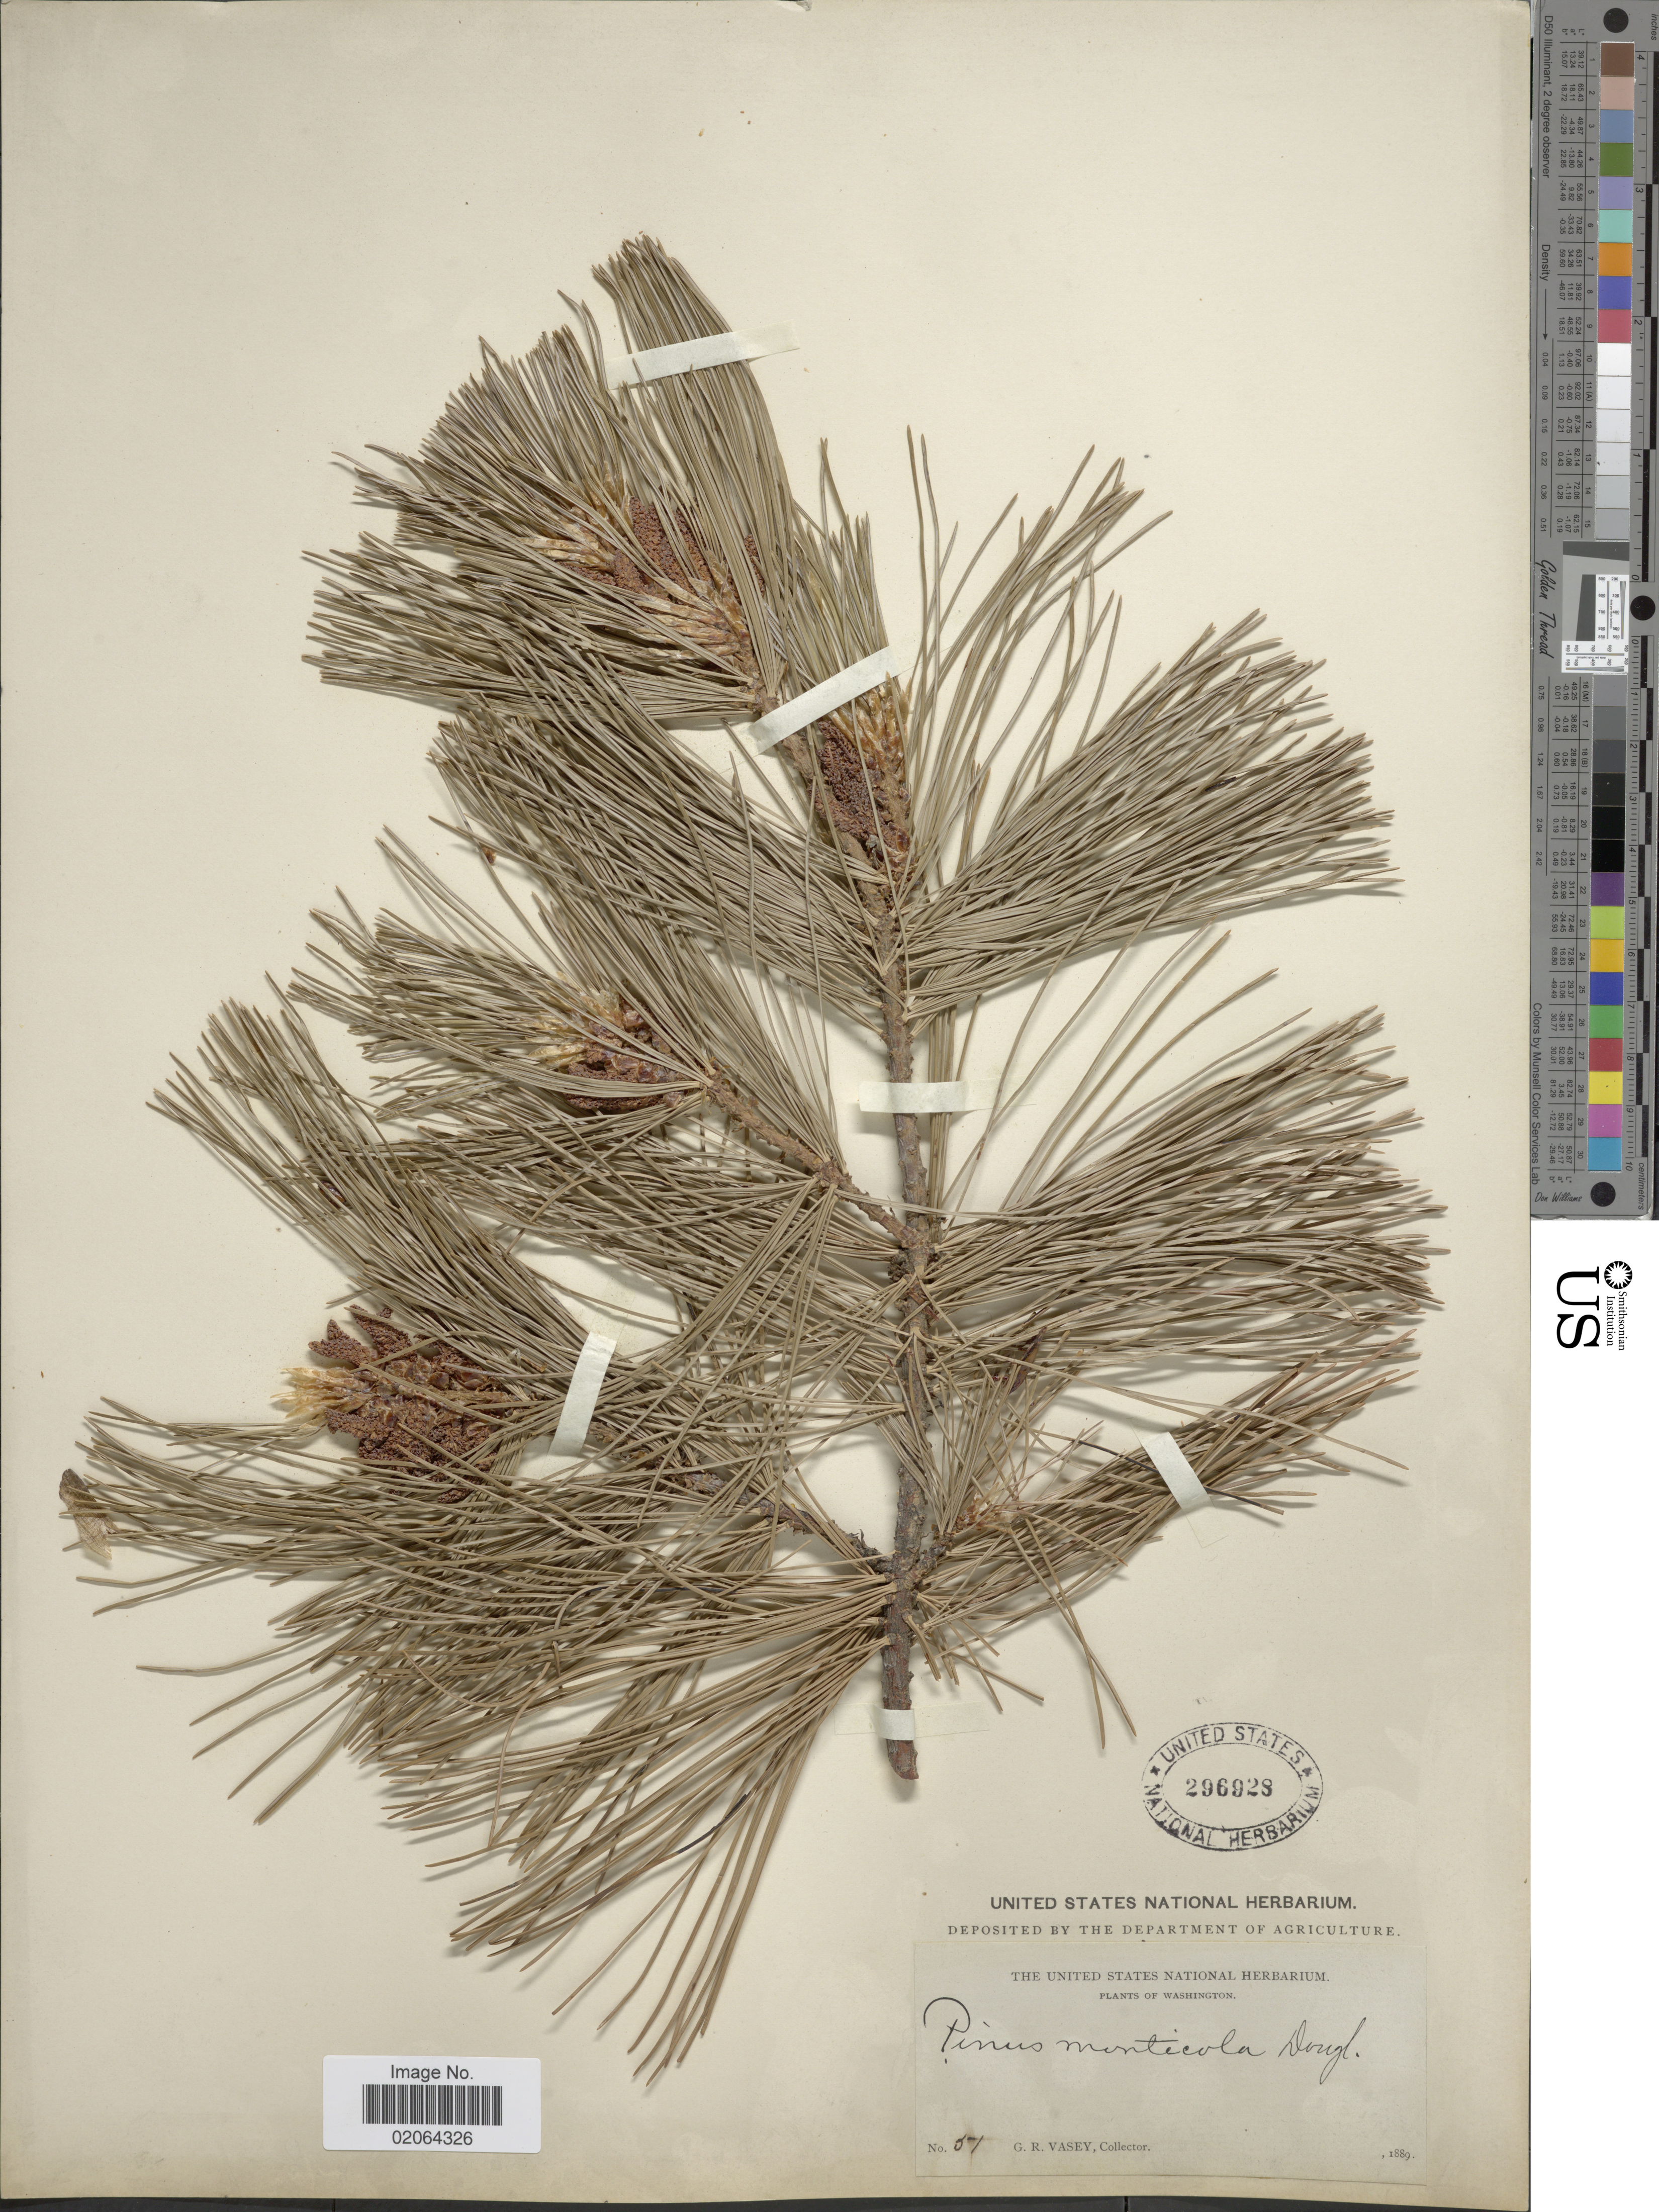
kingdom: Plantae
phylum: Tracheophyta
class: Pinopsida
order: Pinales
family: Pinaceae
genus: Pinus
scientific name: Pinus monticola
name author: Douglas ex D. Don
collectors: G. R. Vasey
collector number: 51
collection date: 1889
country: United States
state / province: Washington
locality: Washington.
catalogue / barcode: US 296928